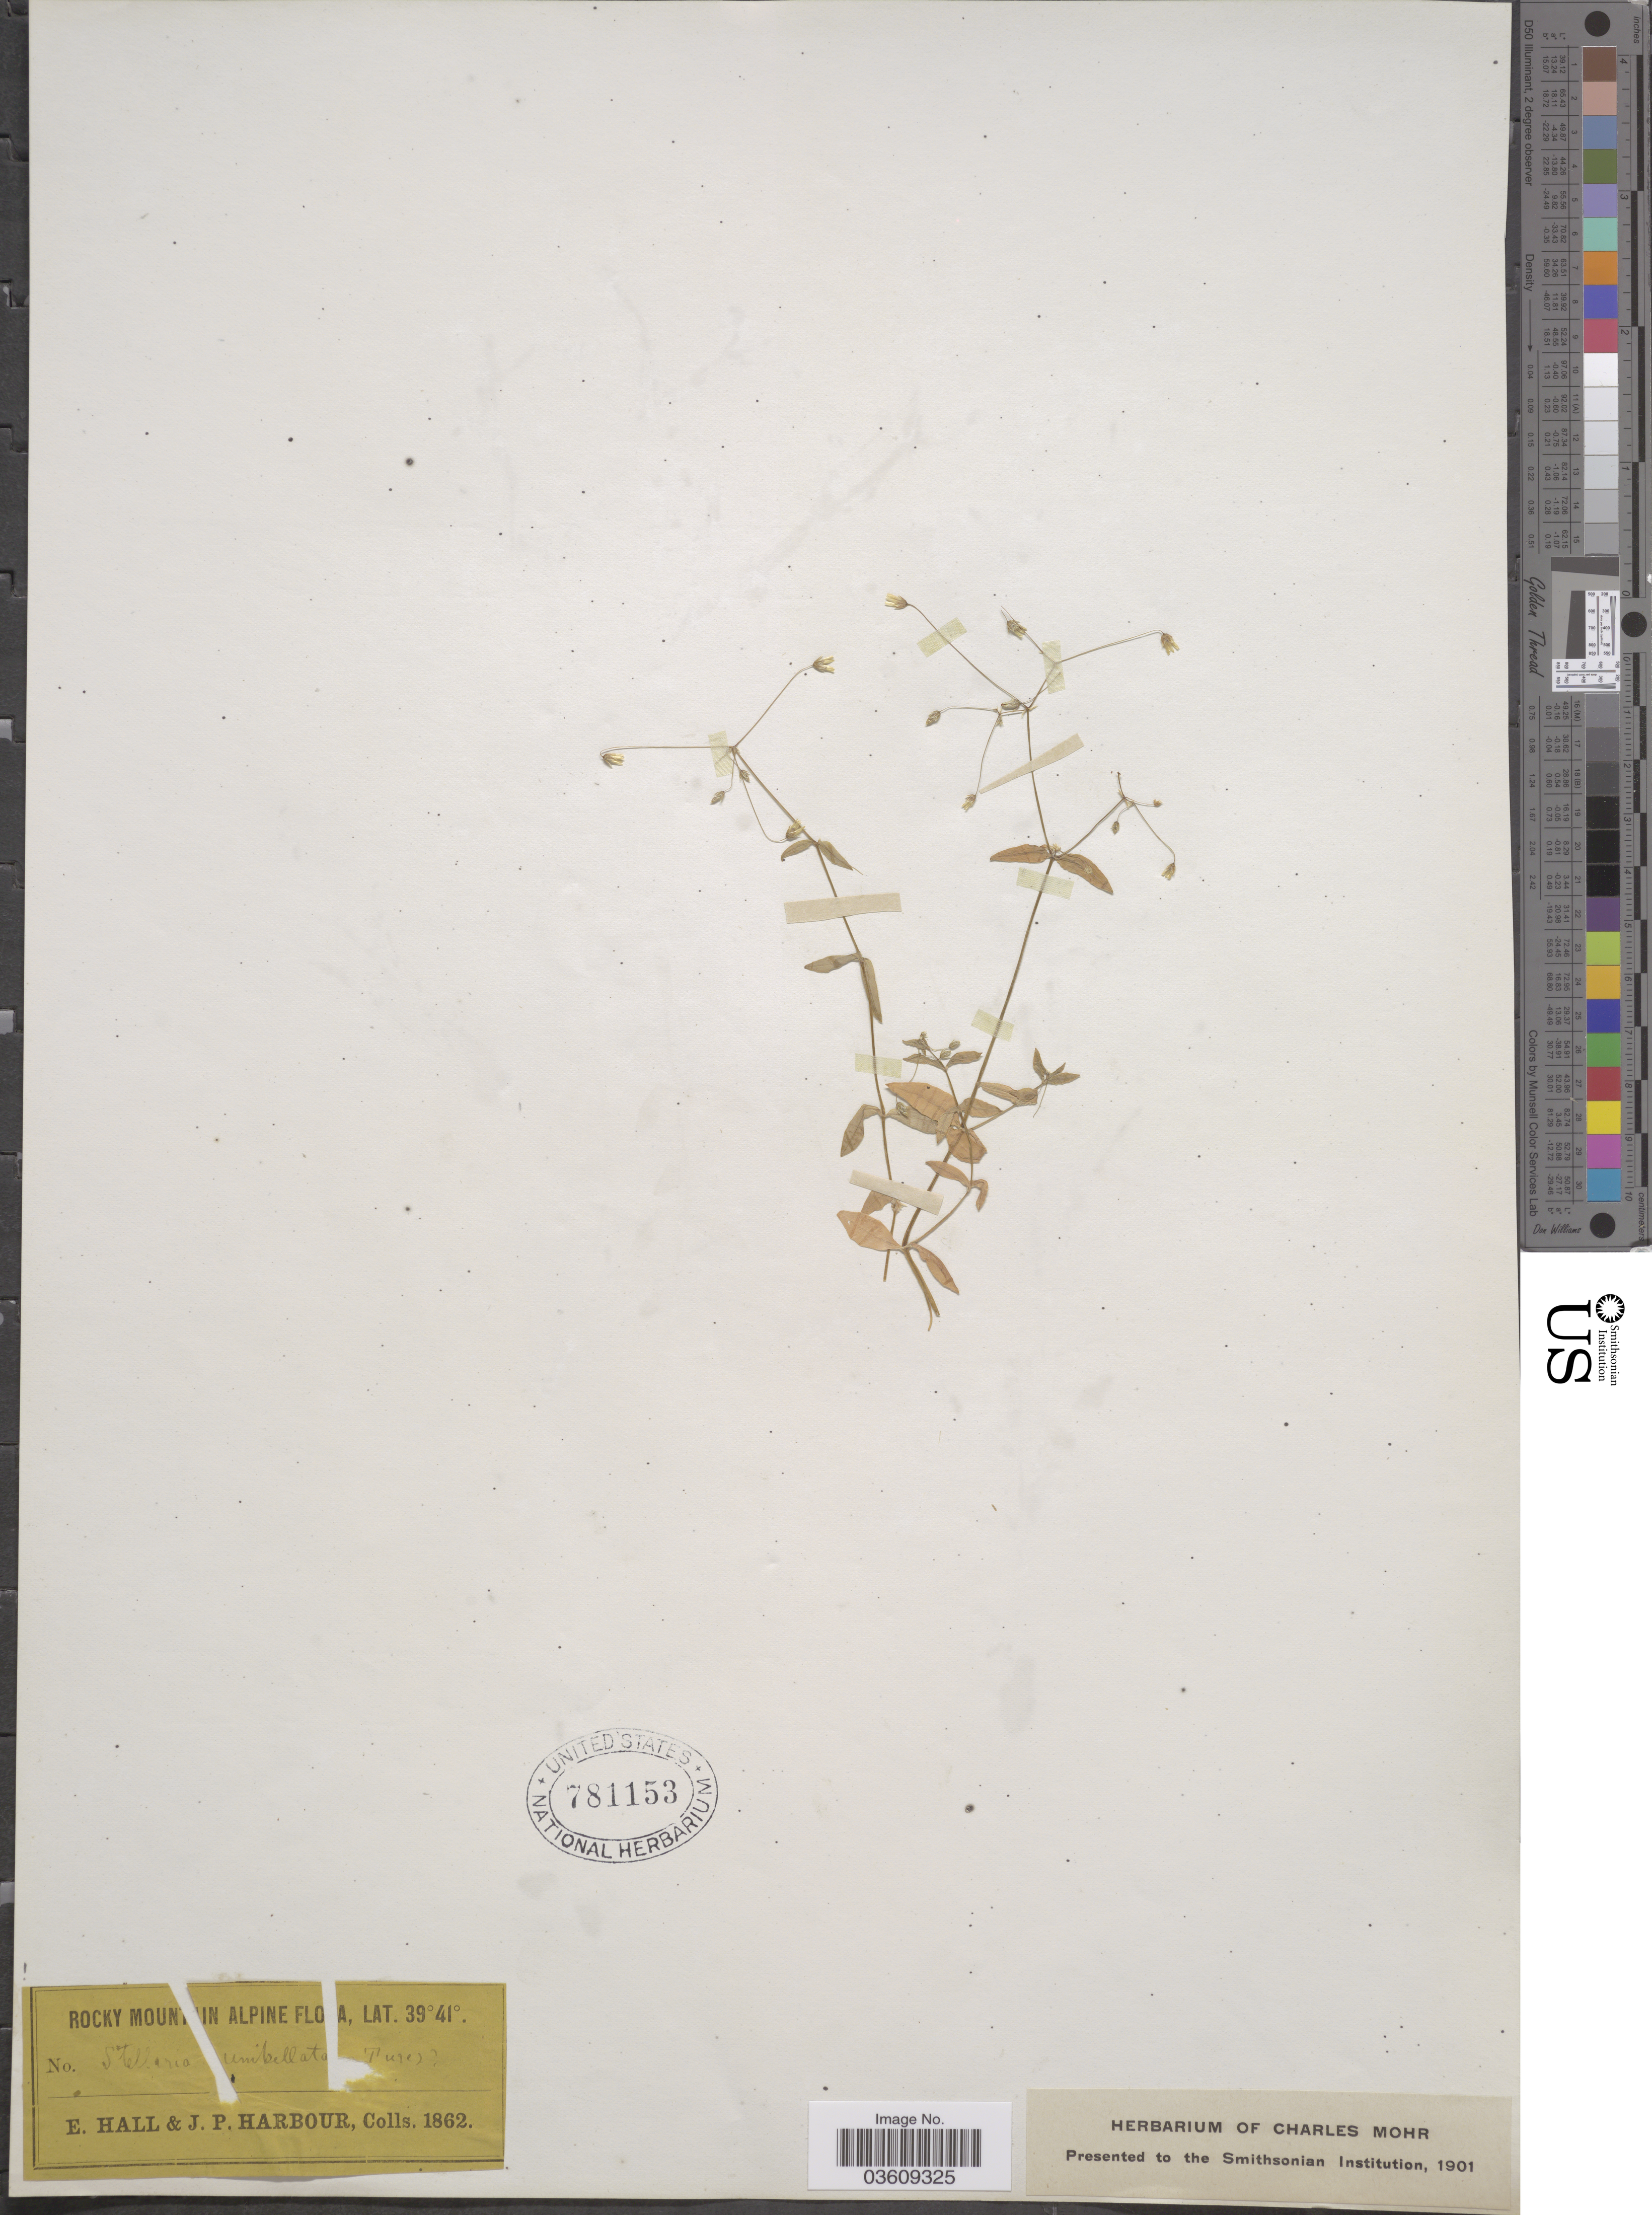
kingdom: Plantae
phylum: Tracheophyta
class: Magnoliopsida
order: Caryophyllales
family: Caryophyllaceae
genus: Stellaria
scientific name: Stellaria umbellata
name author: Turcz.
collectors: E. Hall & J. Harbour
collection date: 1862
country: United States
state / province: Colorado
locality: Rocky Mountain Alpine.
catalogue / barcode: US 781153